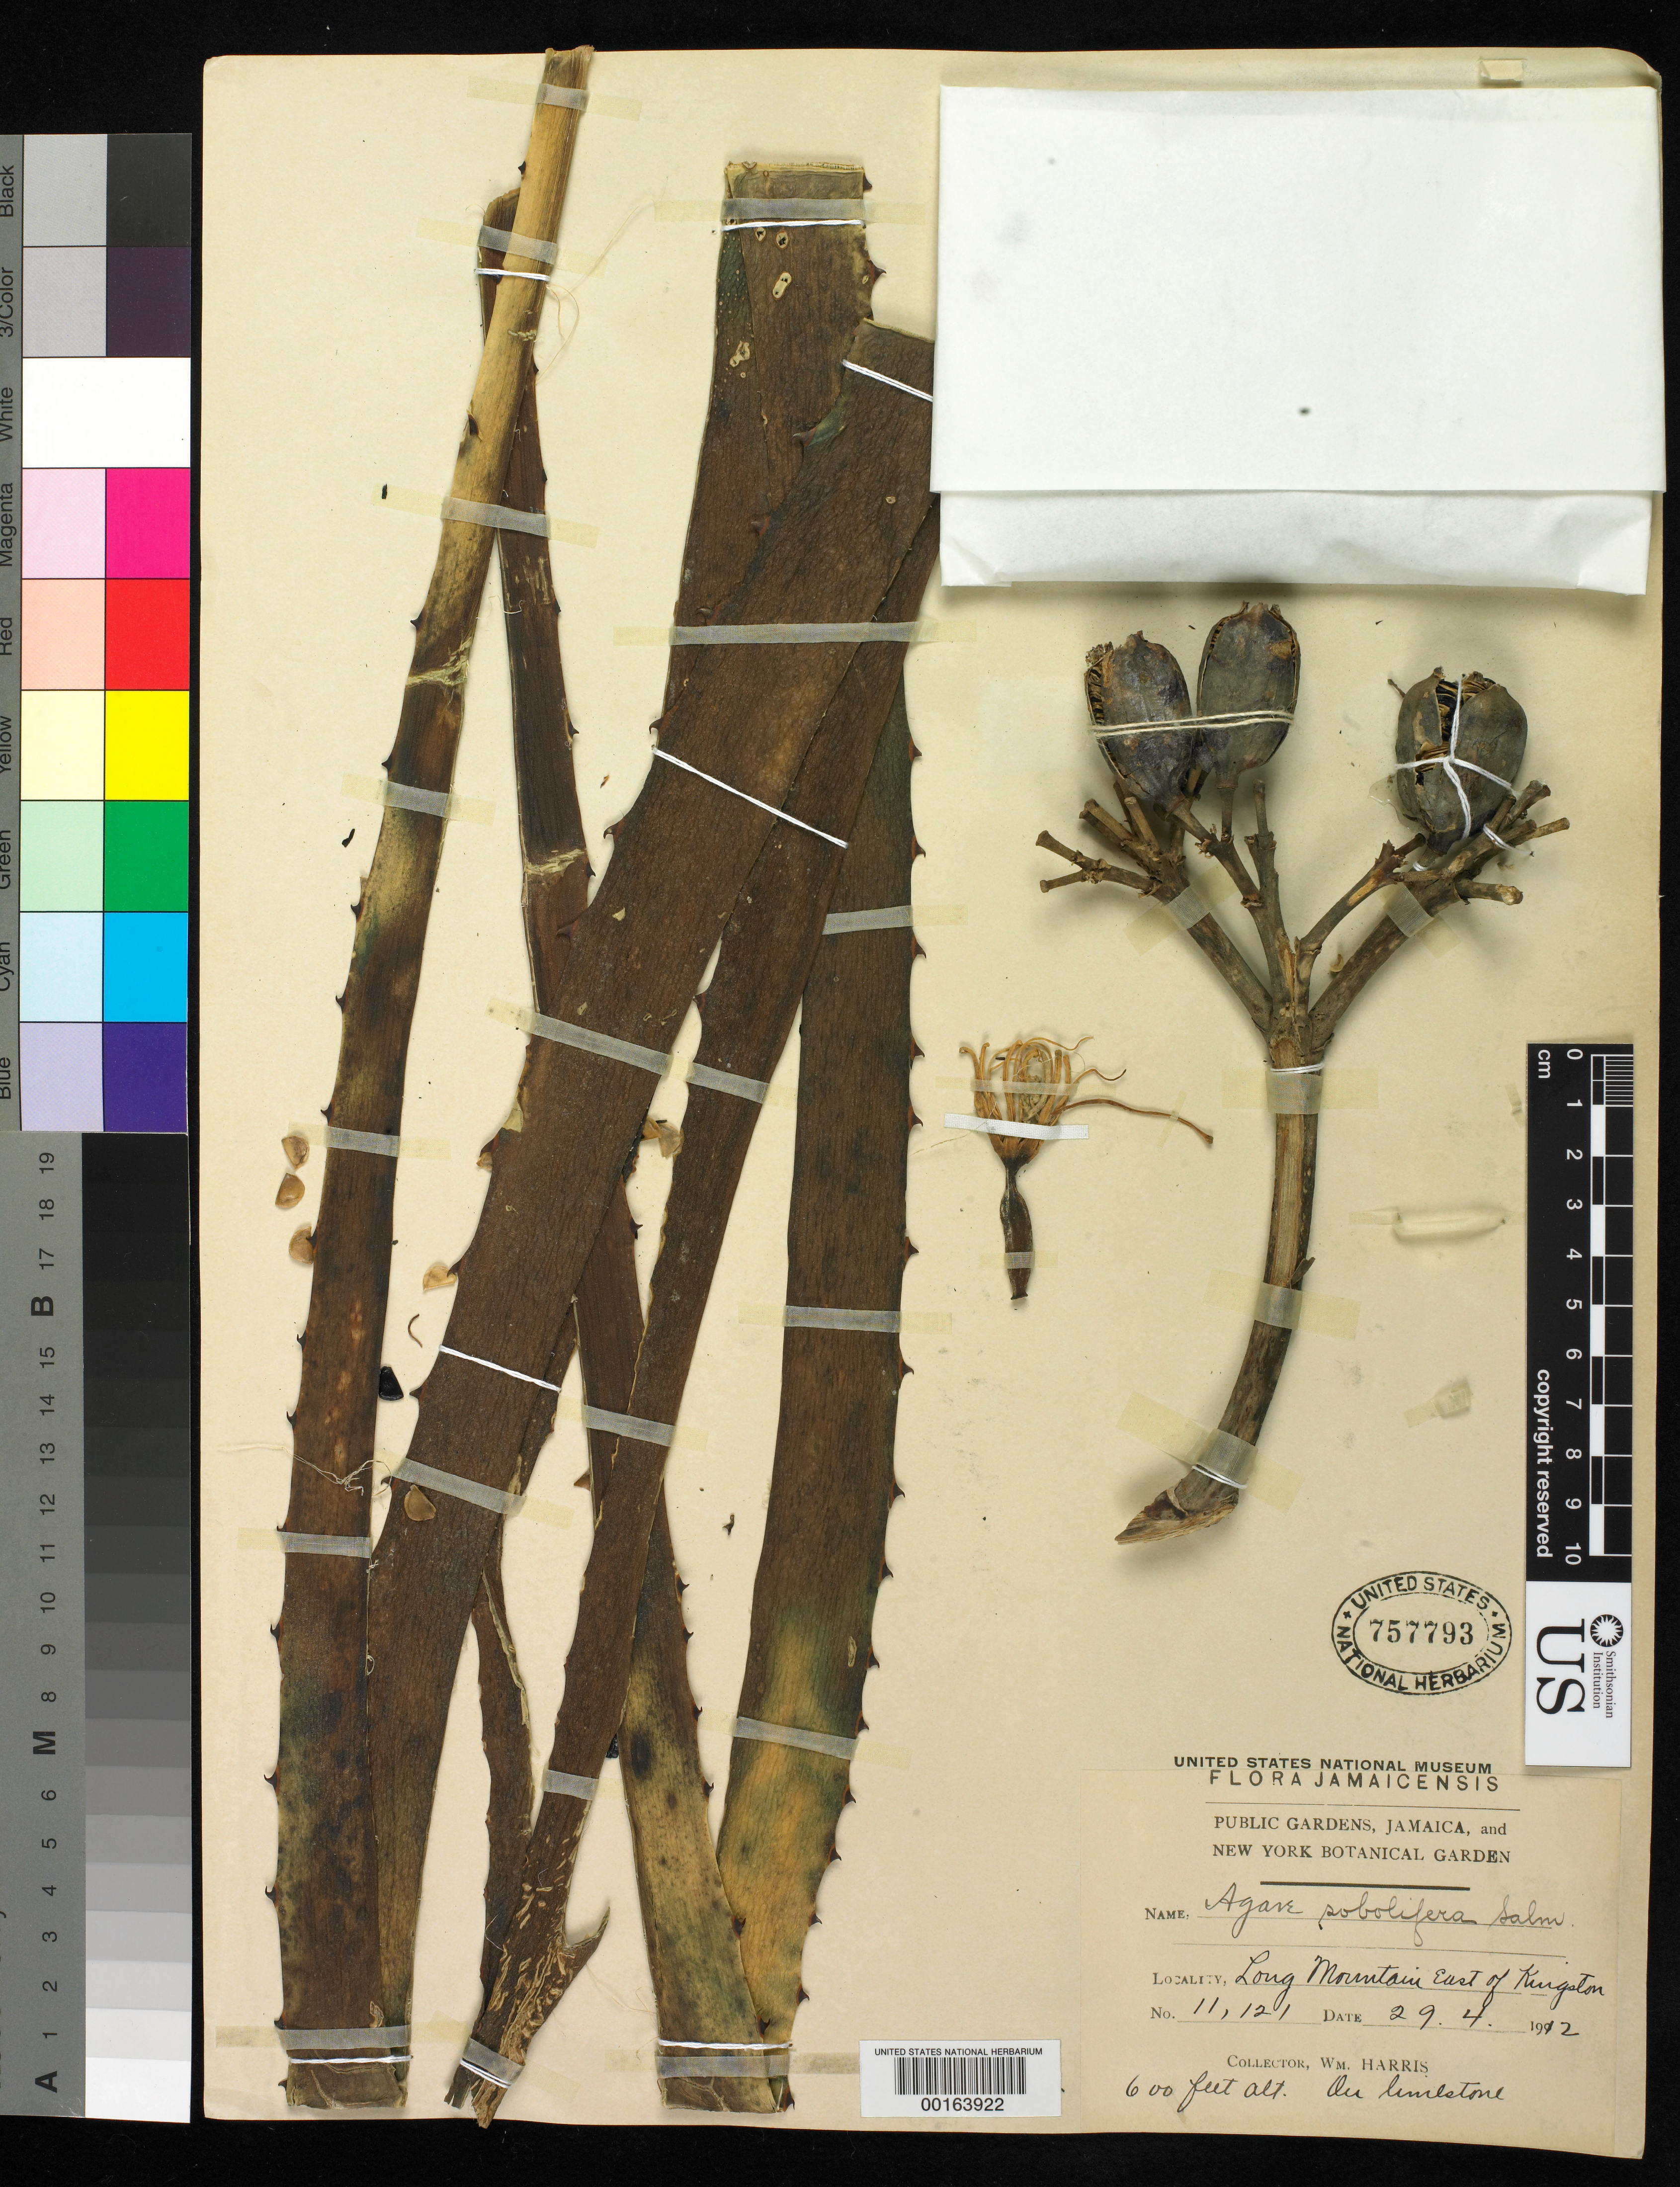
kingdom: Plantae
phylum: Tracheophyta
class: Liliopsida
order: Asparagales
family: Asparagaceae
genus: Agave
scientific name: Agave sobolifera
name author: Houtt.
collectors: W. H. Harris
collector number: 11121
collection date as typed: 29 Apr 1902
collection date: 1902-04-29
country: Jamaica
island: Greater Antilles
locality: Long mountain, e of kingston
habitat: On limestone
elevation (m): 183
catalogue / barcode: US 757793